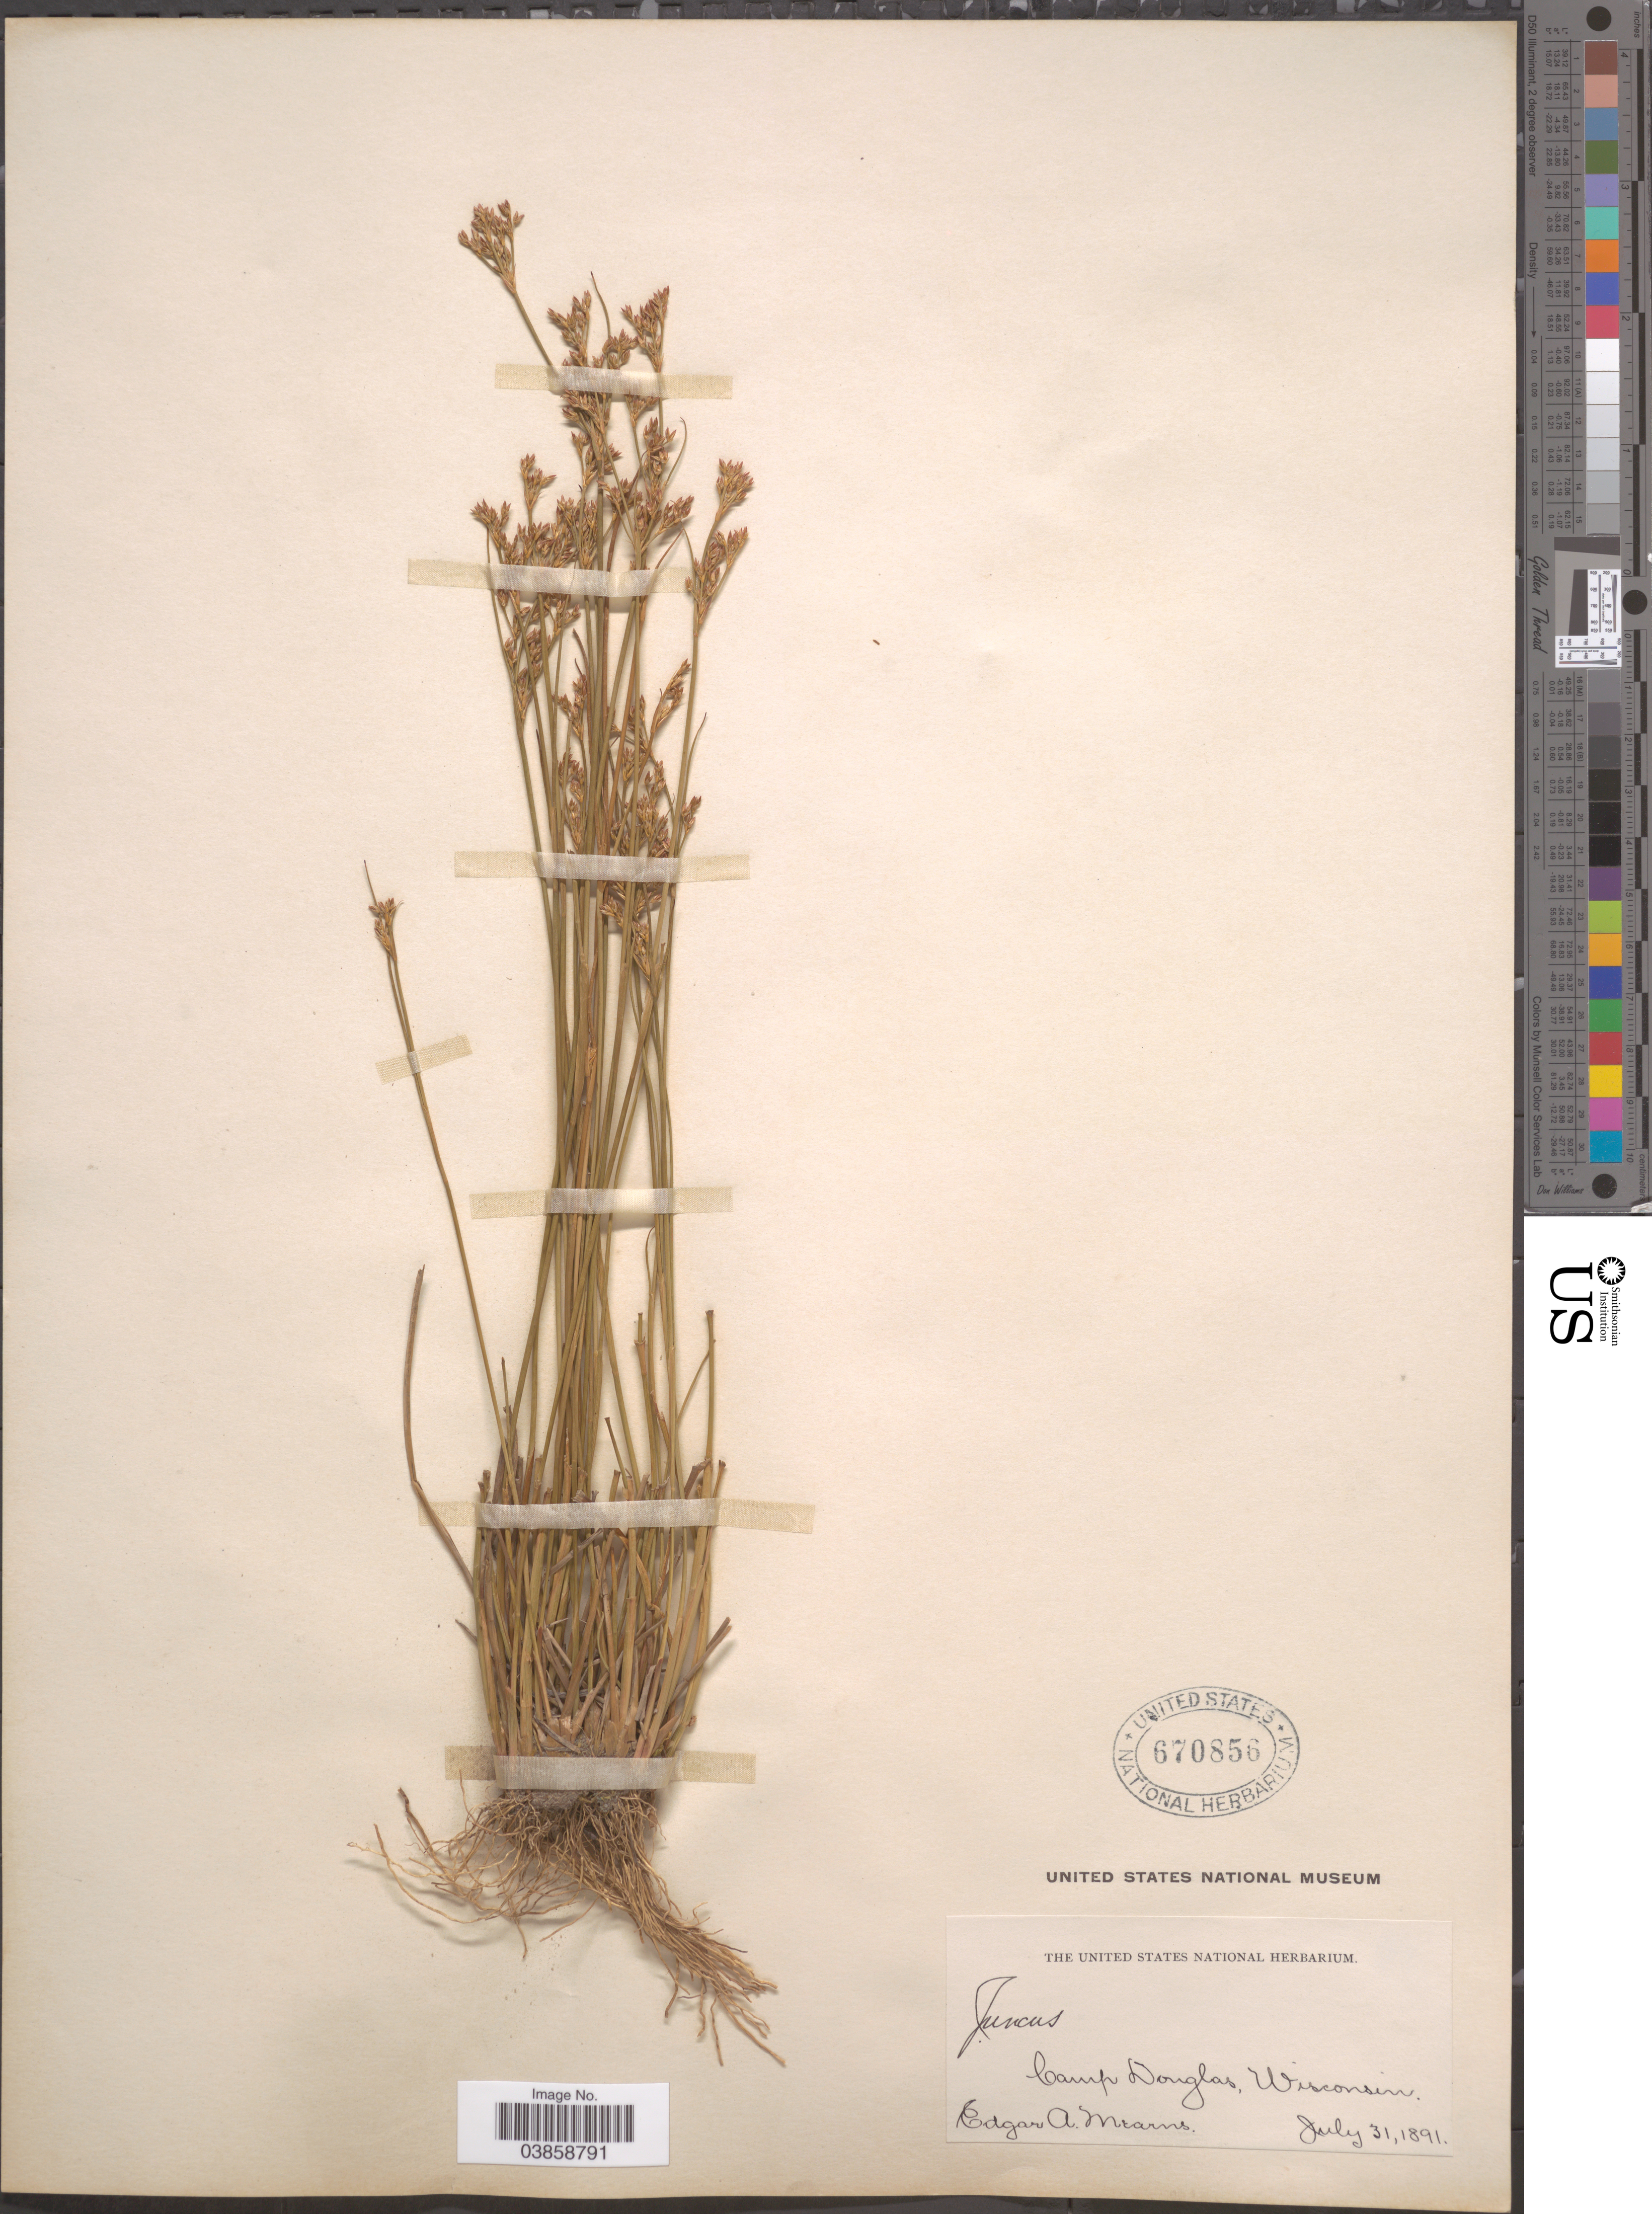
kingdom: Plantae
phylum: Tracheophyta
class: Liliopsida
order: Poales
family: Juncaceae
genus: Juncus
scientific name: Juncus sp.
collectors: E. A. Mearns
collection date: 1891-07-31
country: United States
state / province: Wisconsin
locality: Camp Douglas.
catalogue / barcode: US 670856